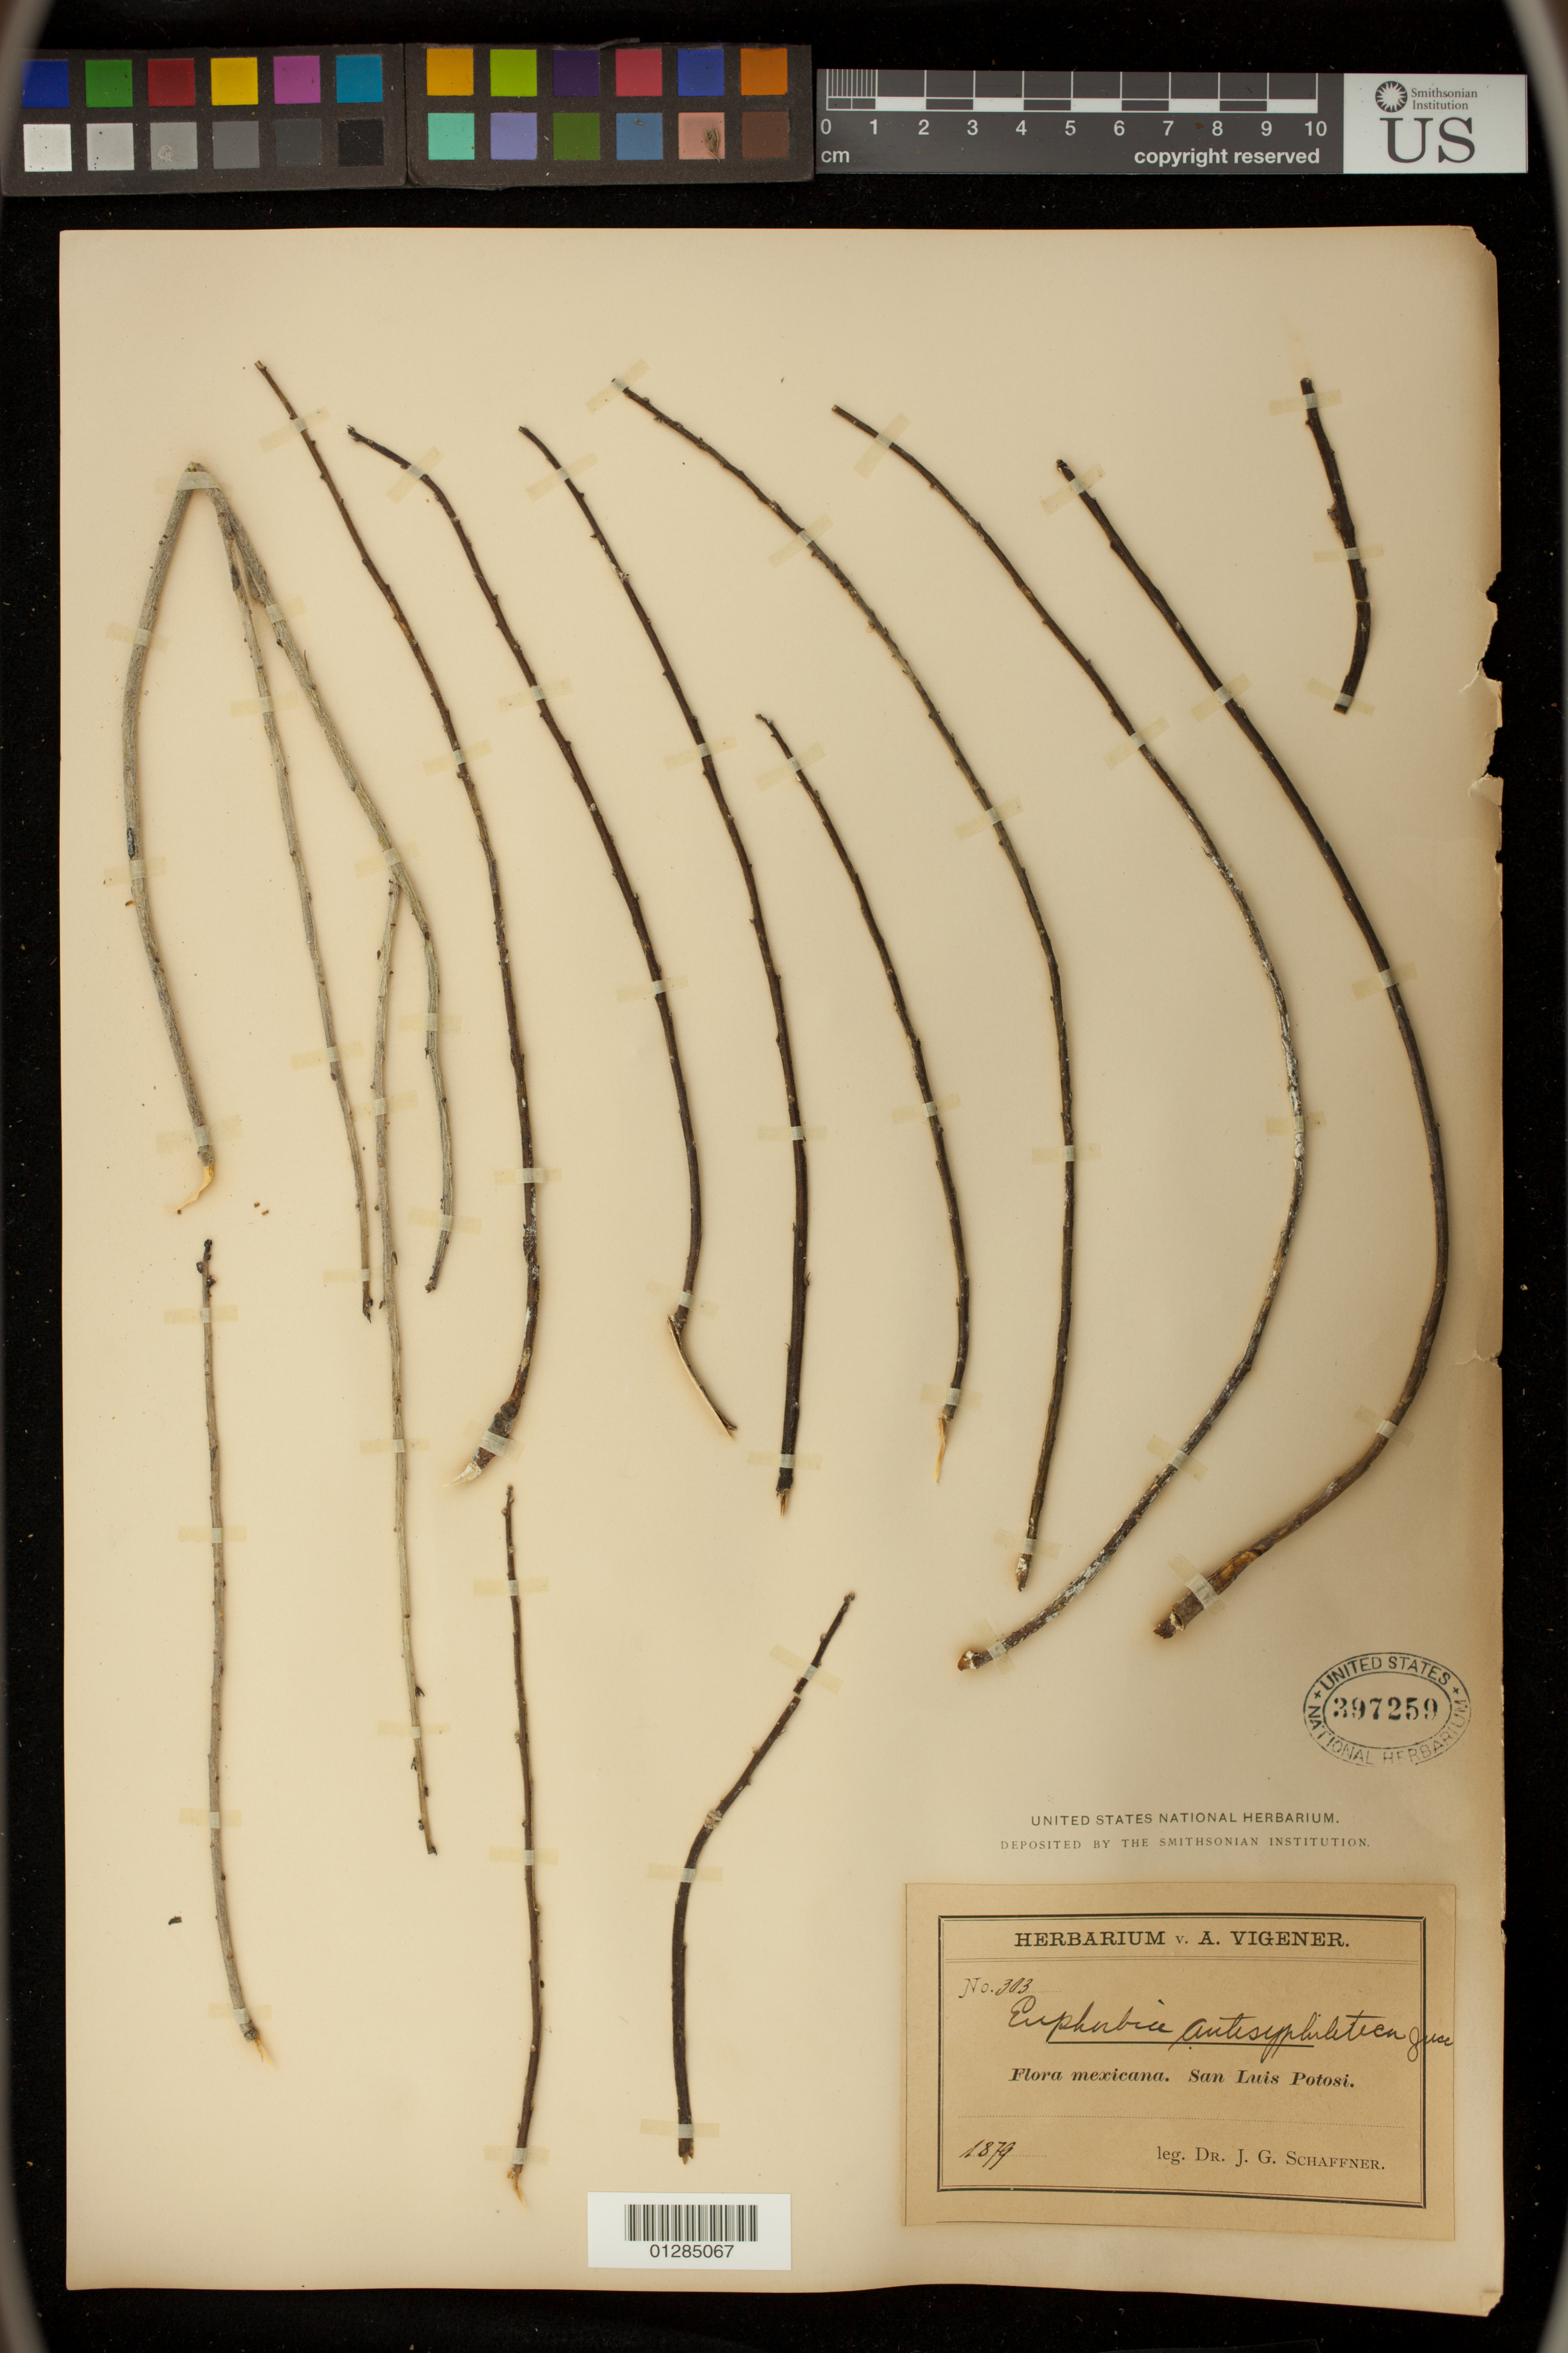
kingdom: Plantae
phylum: Tracheophyta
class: Magnoliopsida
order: Malpighiales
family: Euphorbiaceae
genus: Euphorbia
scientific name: Euphorbia antisyphilitica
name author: Zucc.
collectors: J. G. Schaffner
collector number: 303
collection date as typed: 1879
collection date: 1879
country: Mexico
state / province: San Luis Potosí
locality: San Luis Potosi.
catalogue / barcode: US 397259